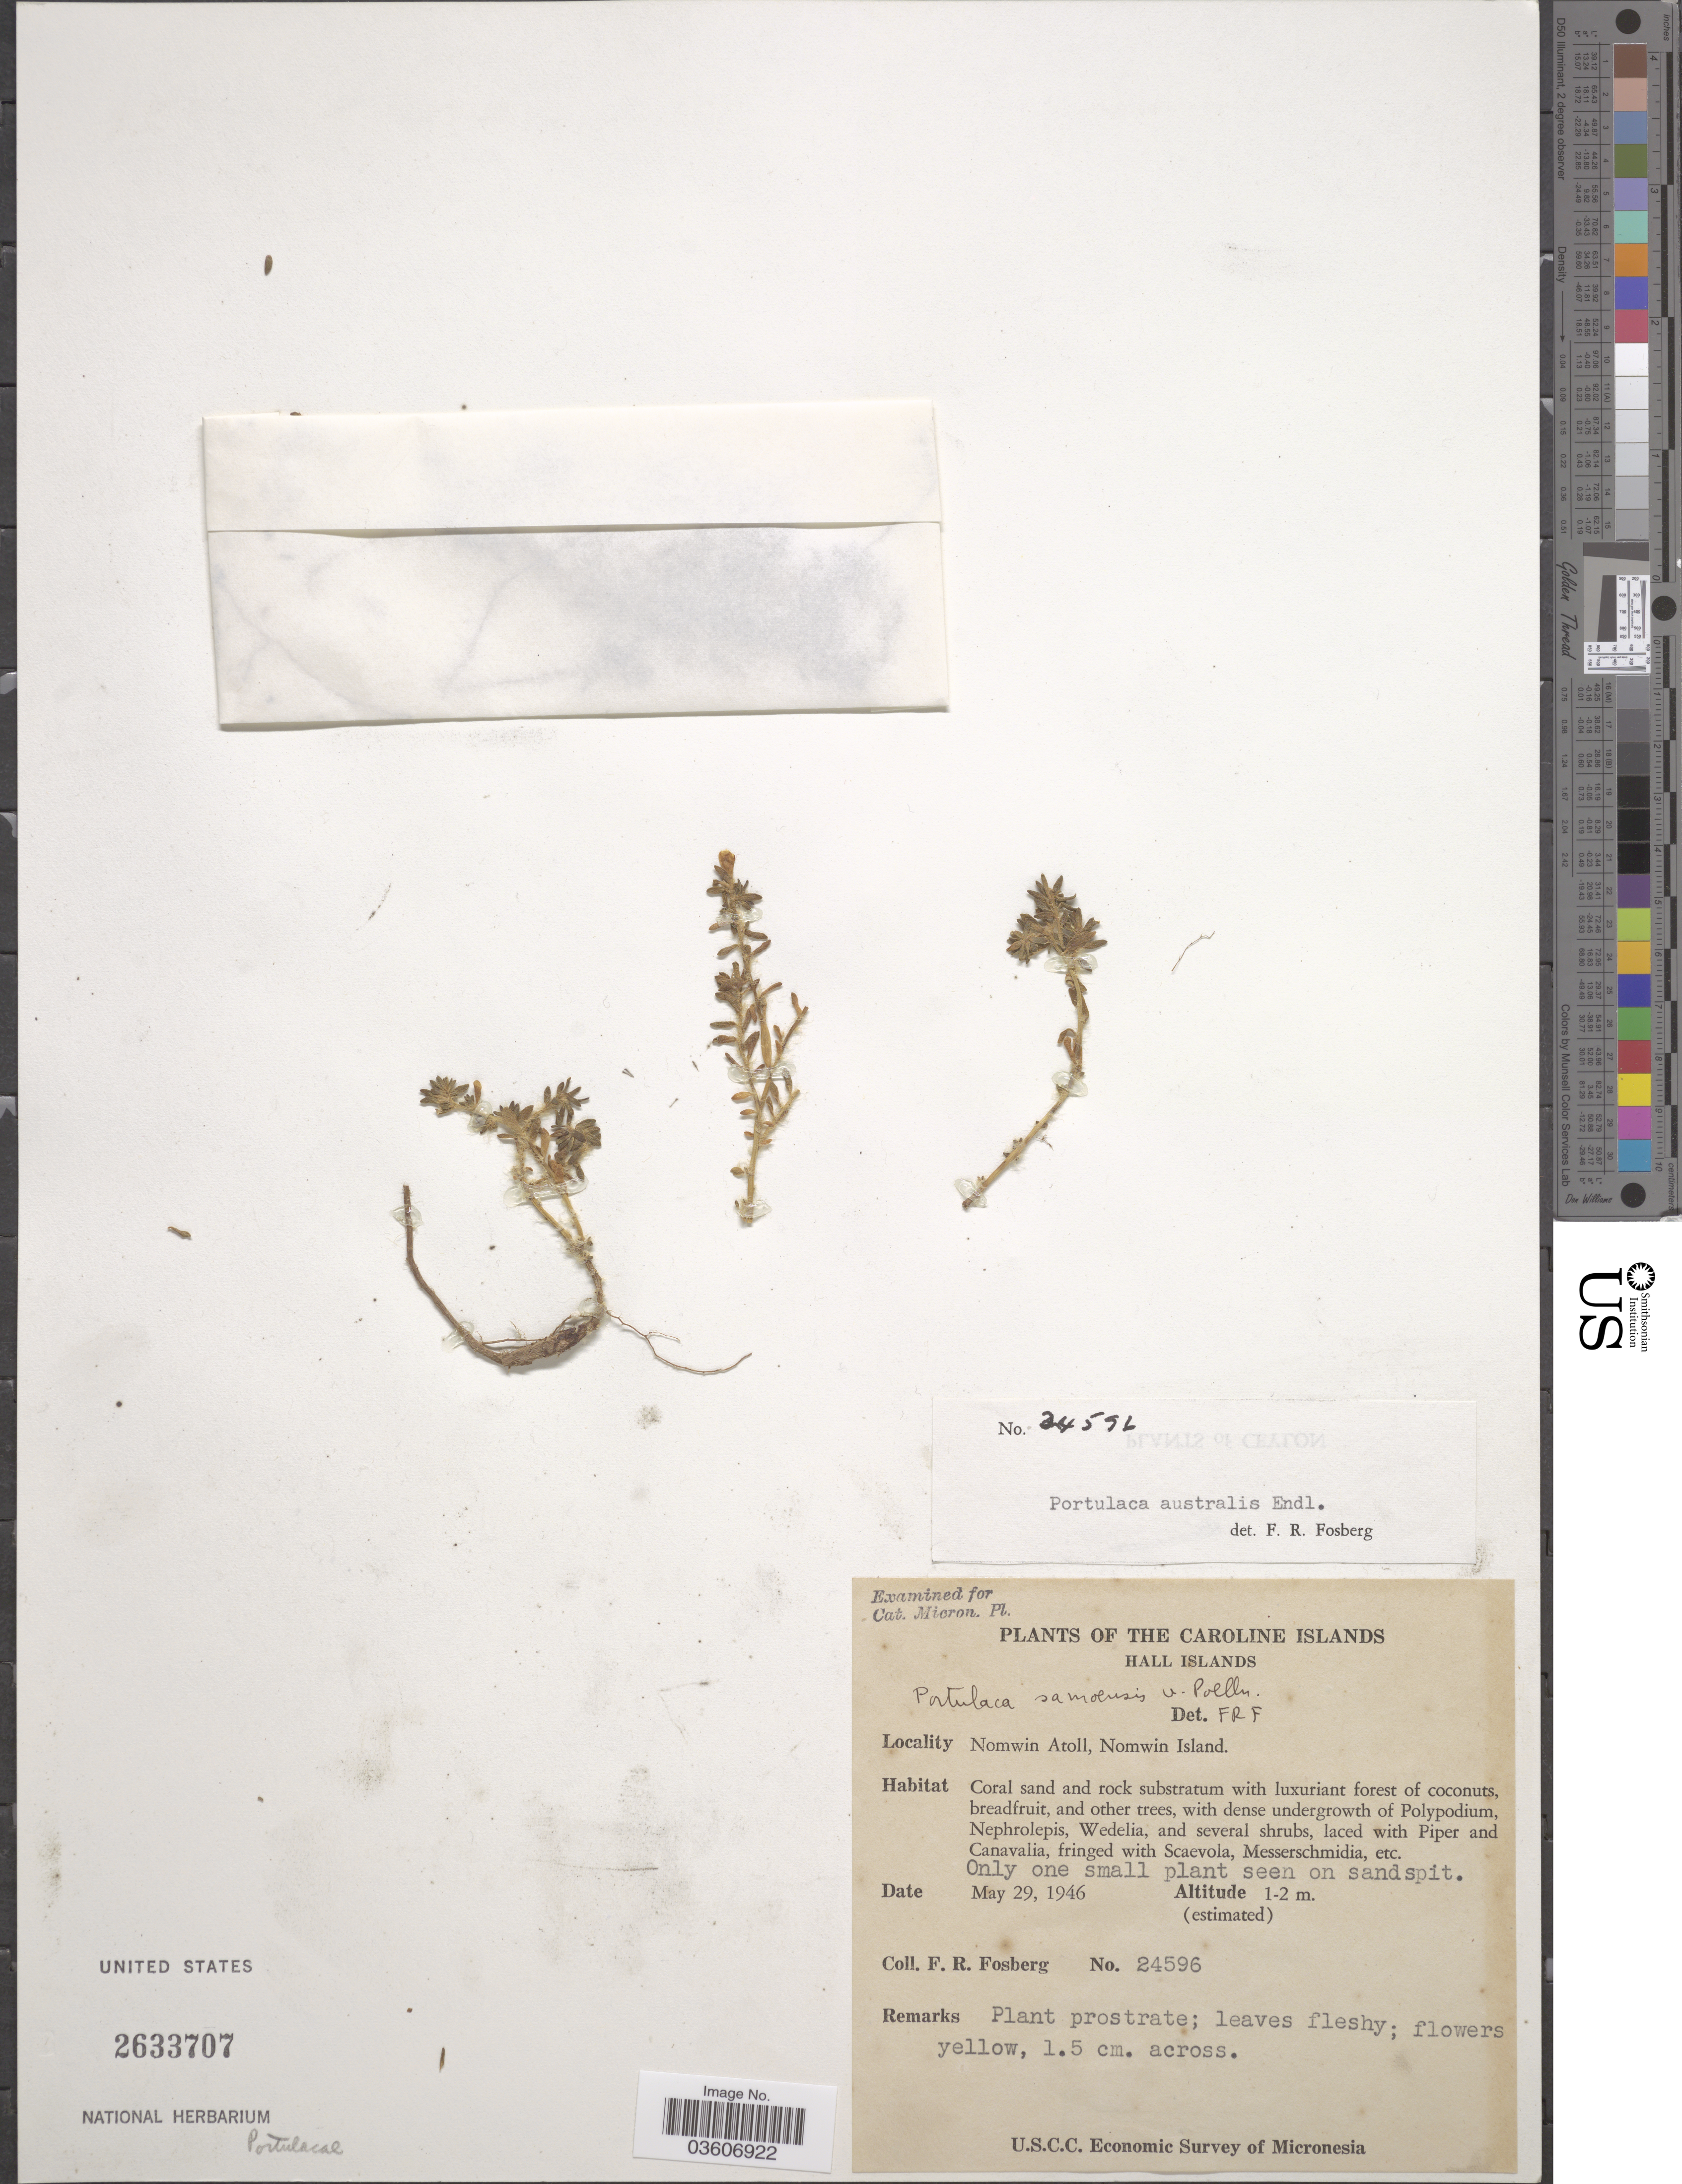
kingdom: Plantae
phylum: Tracheophyta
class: Magnoliopsida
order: Caryophyllales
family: Portulacaceae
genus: Portulaca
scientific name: Portulaca australis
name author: Endl.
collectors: F. R. Fosberg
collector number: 24596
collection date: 1946-05-29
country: Micronesia, Federated States of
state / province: Truk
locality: The Caroline Islands. Hall Islands. Nomwin Atoll, Nomwin Island.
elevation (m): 1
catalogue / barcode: US 2633707